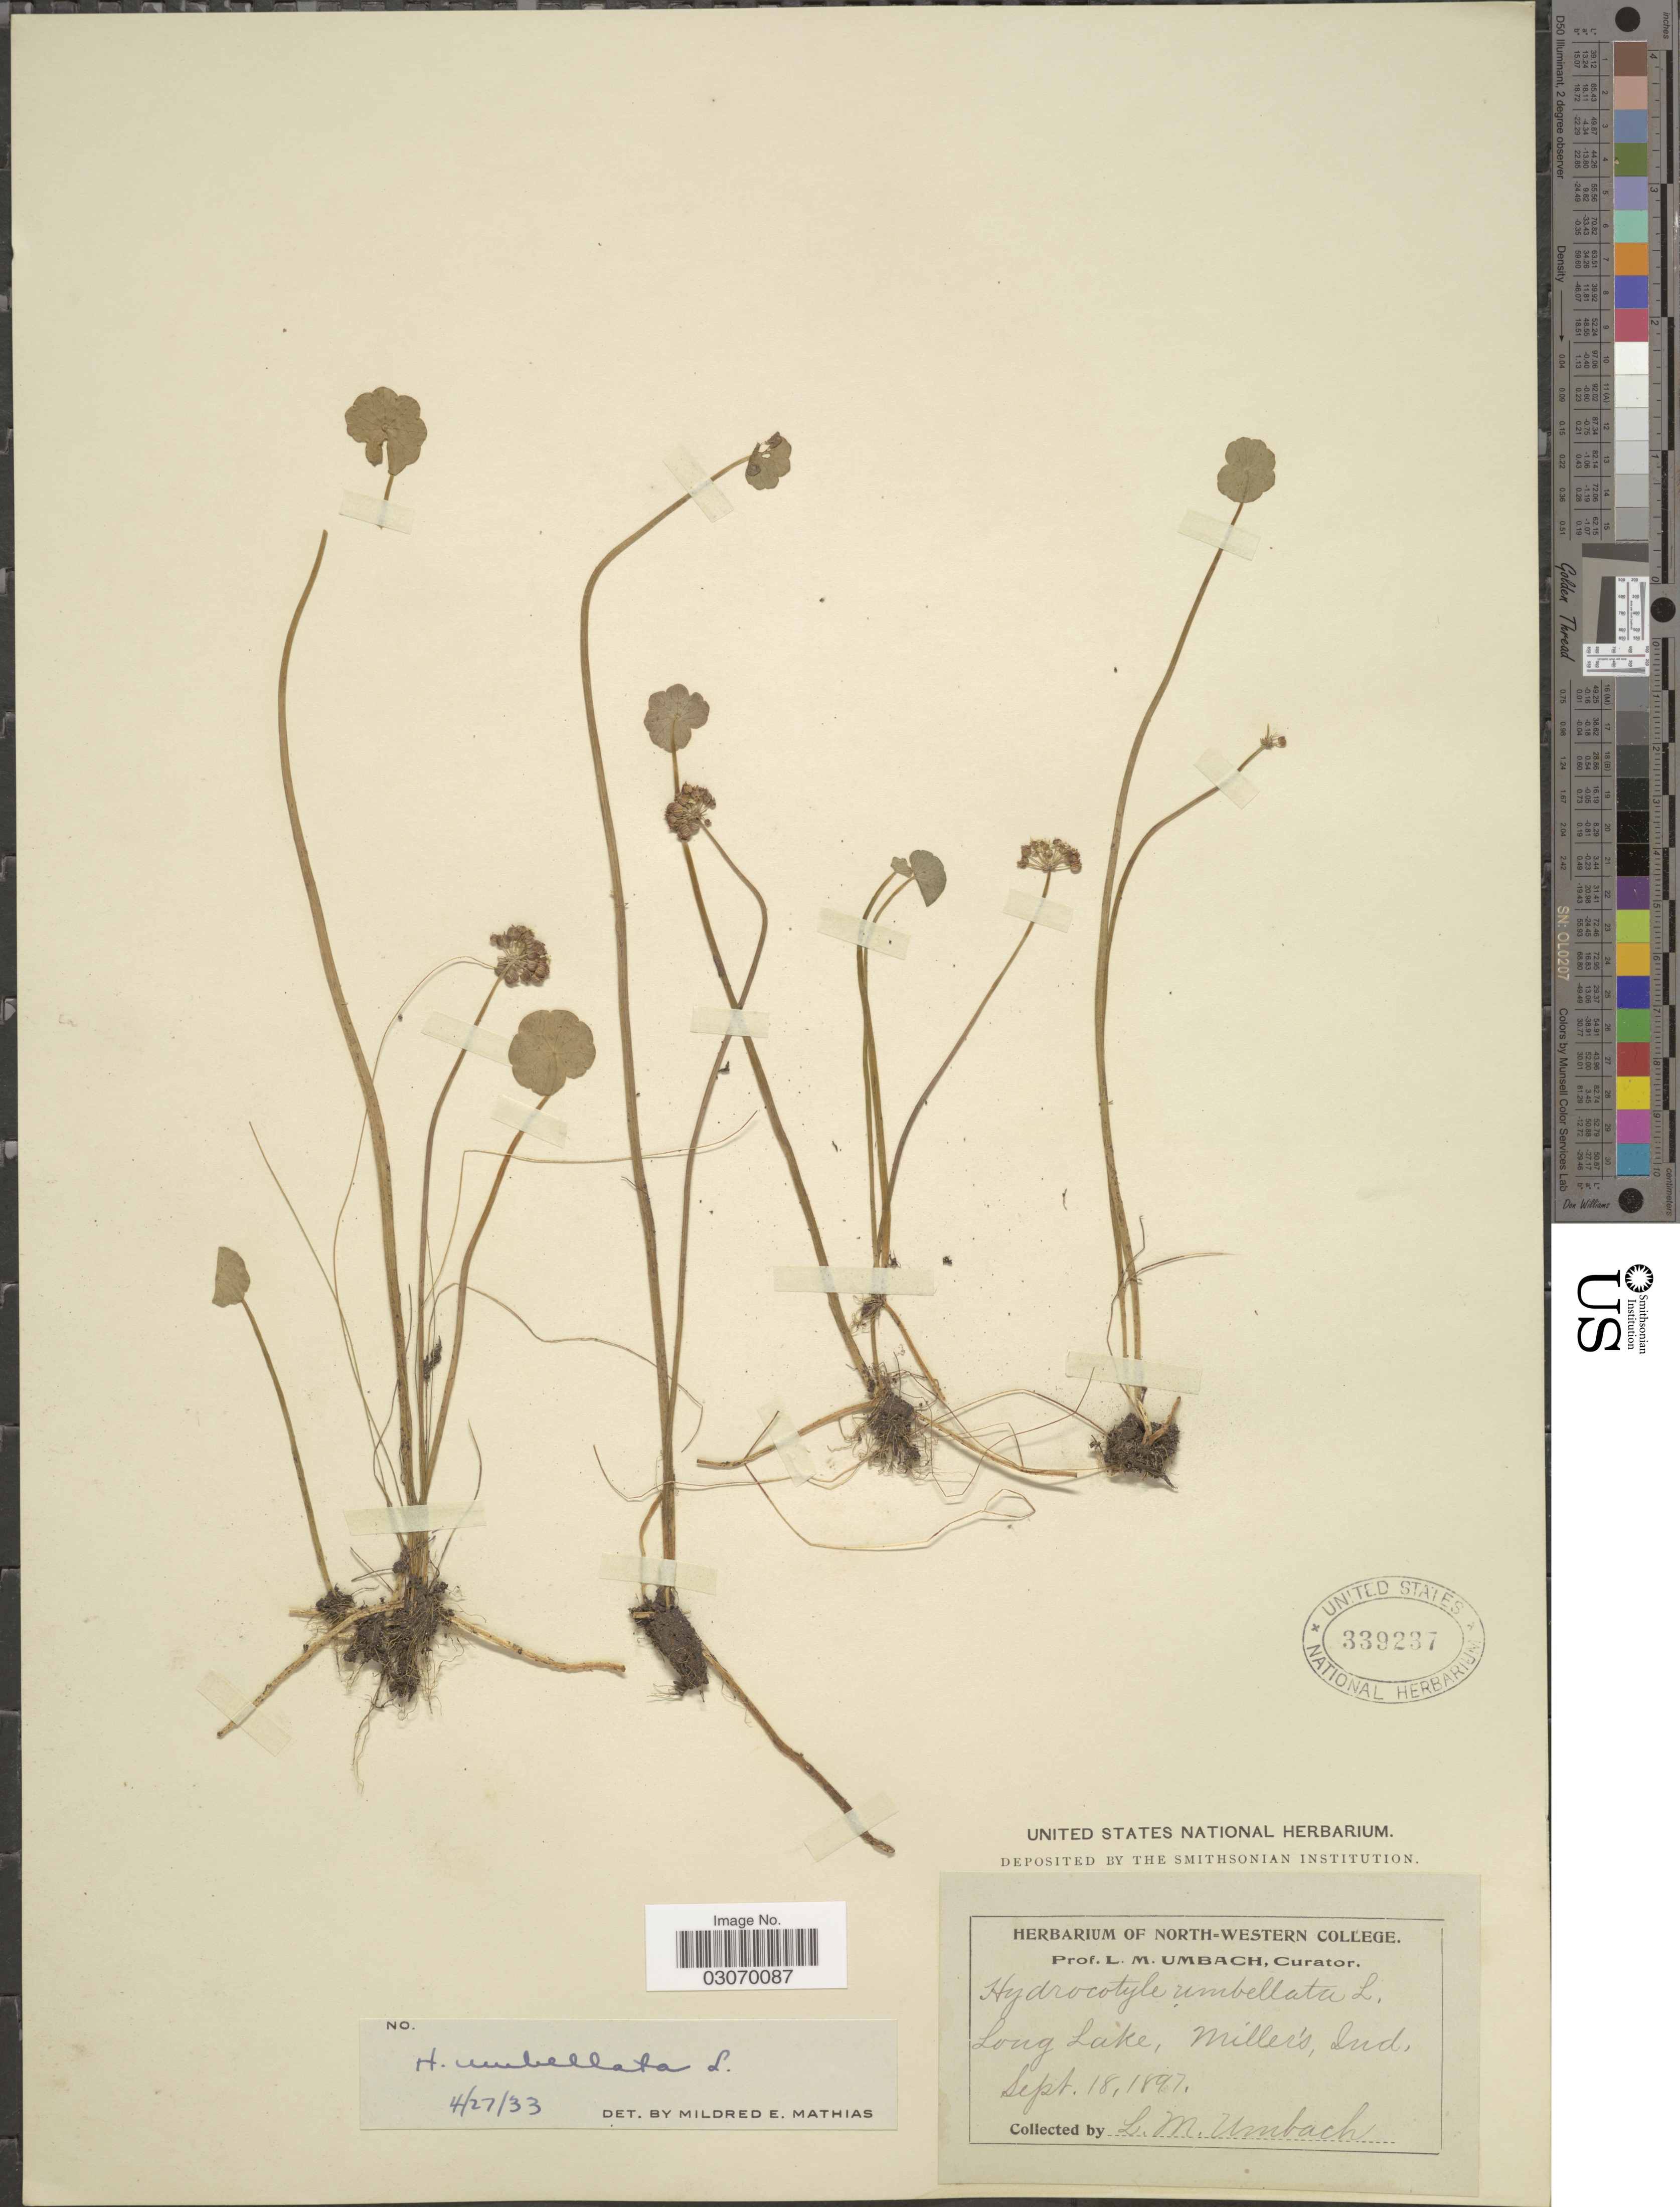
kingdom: Plantae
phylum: Tracheophyta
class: Magnoliopsida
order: Apiales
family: Araliaceae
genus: Hydrocotyle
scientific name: Hydrocotyle umbellata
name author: L.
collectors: L. M. Umbach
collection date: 1897-09-18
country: United States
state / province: Indiana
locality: Long Lake, Miller's.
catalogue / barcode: US 339237